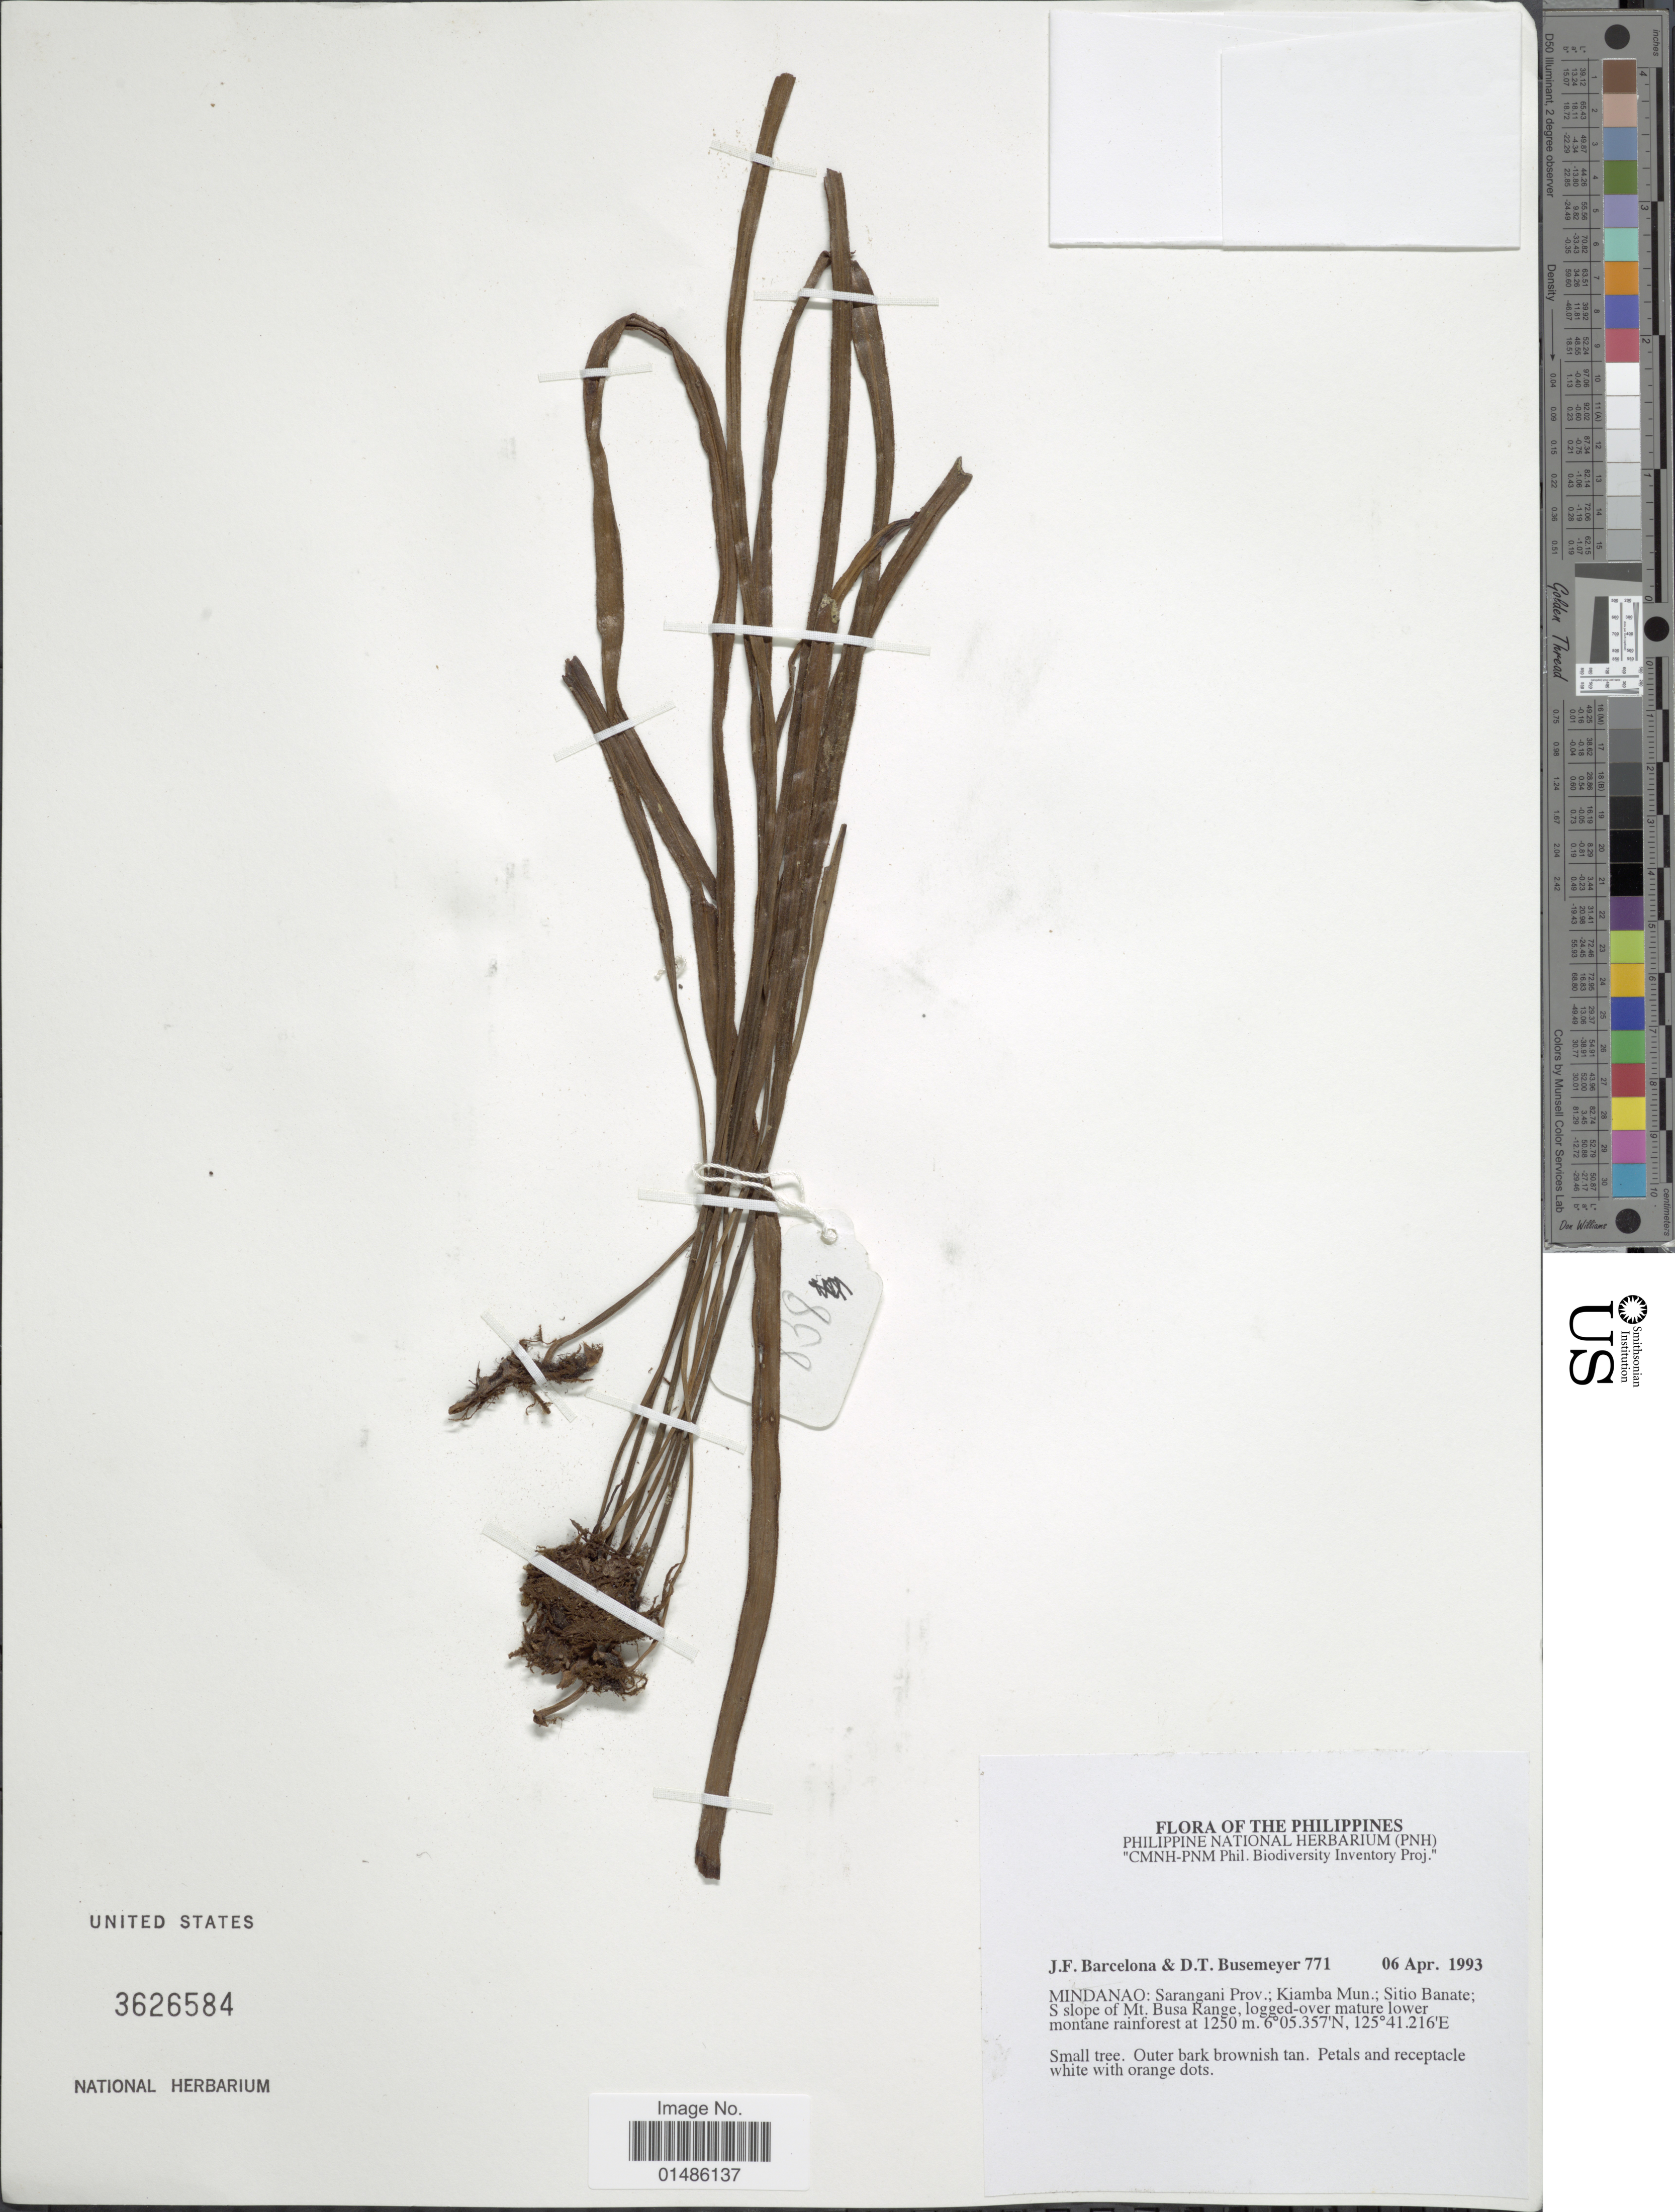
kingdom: Plantae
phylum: Tracheophyta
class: Polypodiopsida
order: Polypodiales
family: Pteridaceae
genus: Haplopteris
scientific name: Haplopteris sp.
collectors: J. F. Barcelona & D. Busemeyer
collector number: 771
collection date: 1993-04-06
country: Philippines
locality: Mindanao: Sarangani Prov.; Kiamba Mun.; Sitio Banate; S slope of Mt. Busa Range.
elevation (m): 1250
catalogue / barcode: US 3626584